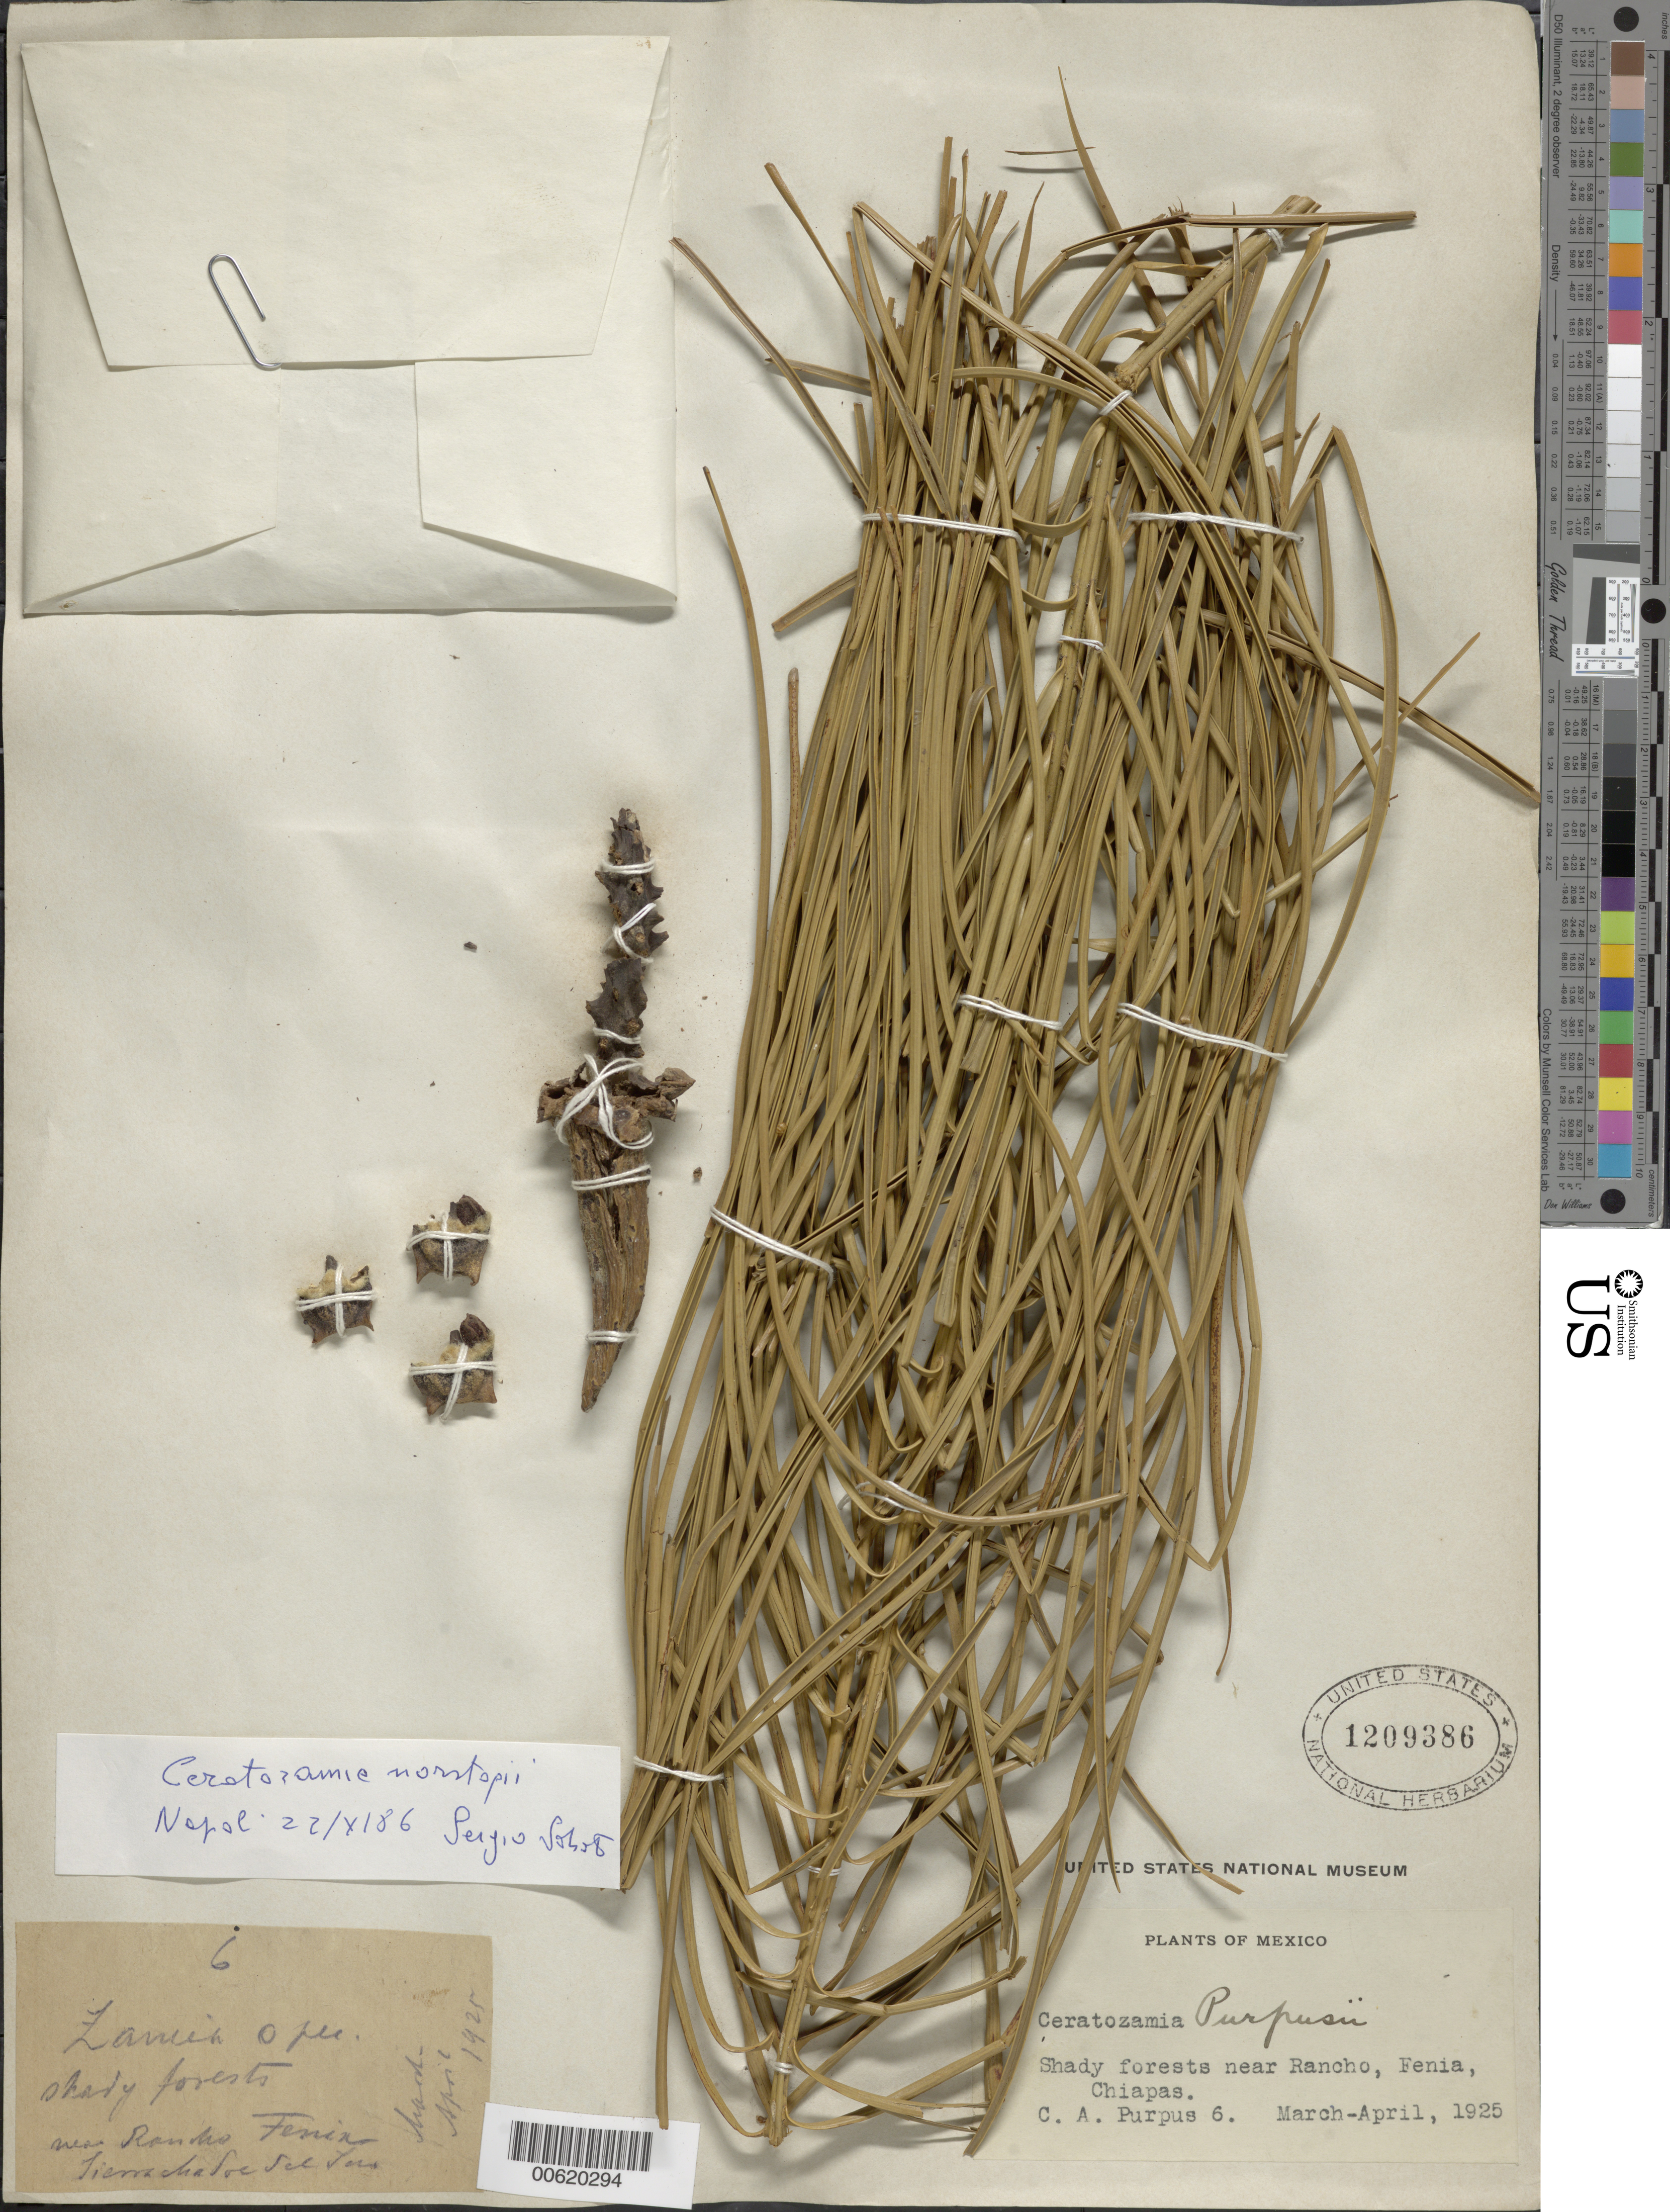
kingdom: Plantae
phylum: Tracheophyta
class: Cycadopsida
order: Cycadales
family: Zamiaceae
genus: Ceratozamia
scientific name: Ceratozamia norstogii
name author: D.W. Stev.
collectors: C. A. Purpus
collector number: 6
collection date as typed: Mar 1925 to -- Apr 1925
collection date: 1925-03/1925-04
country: Mexico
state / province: Chiapas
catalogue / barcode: US 1209386